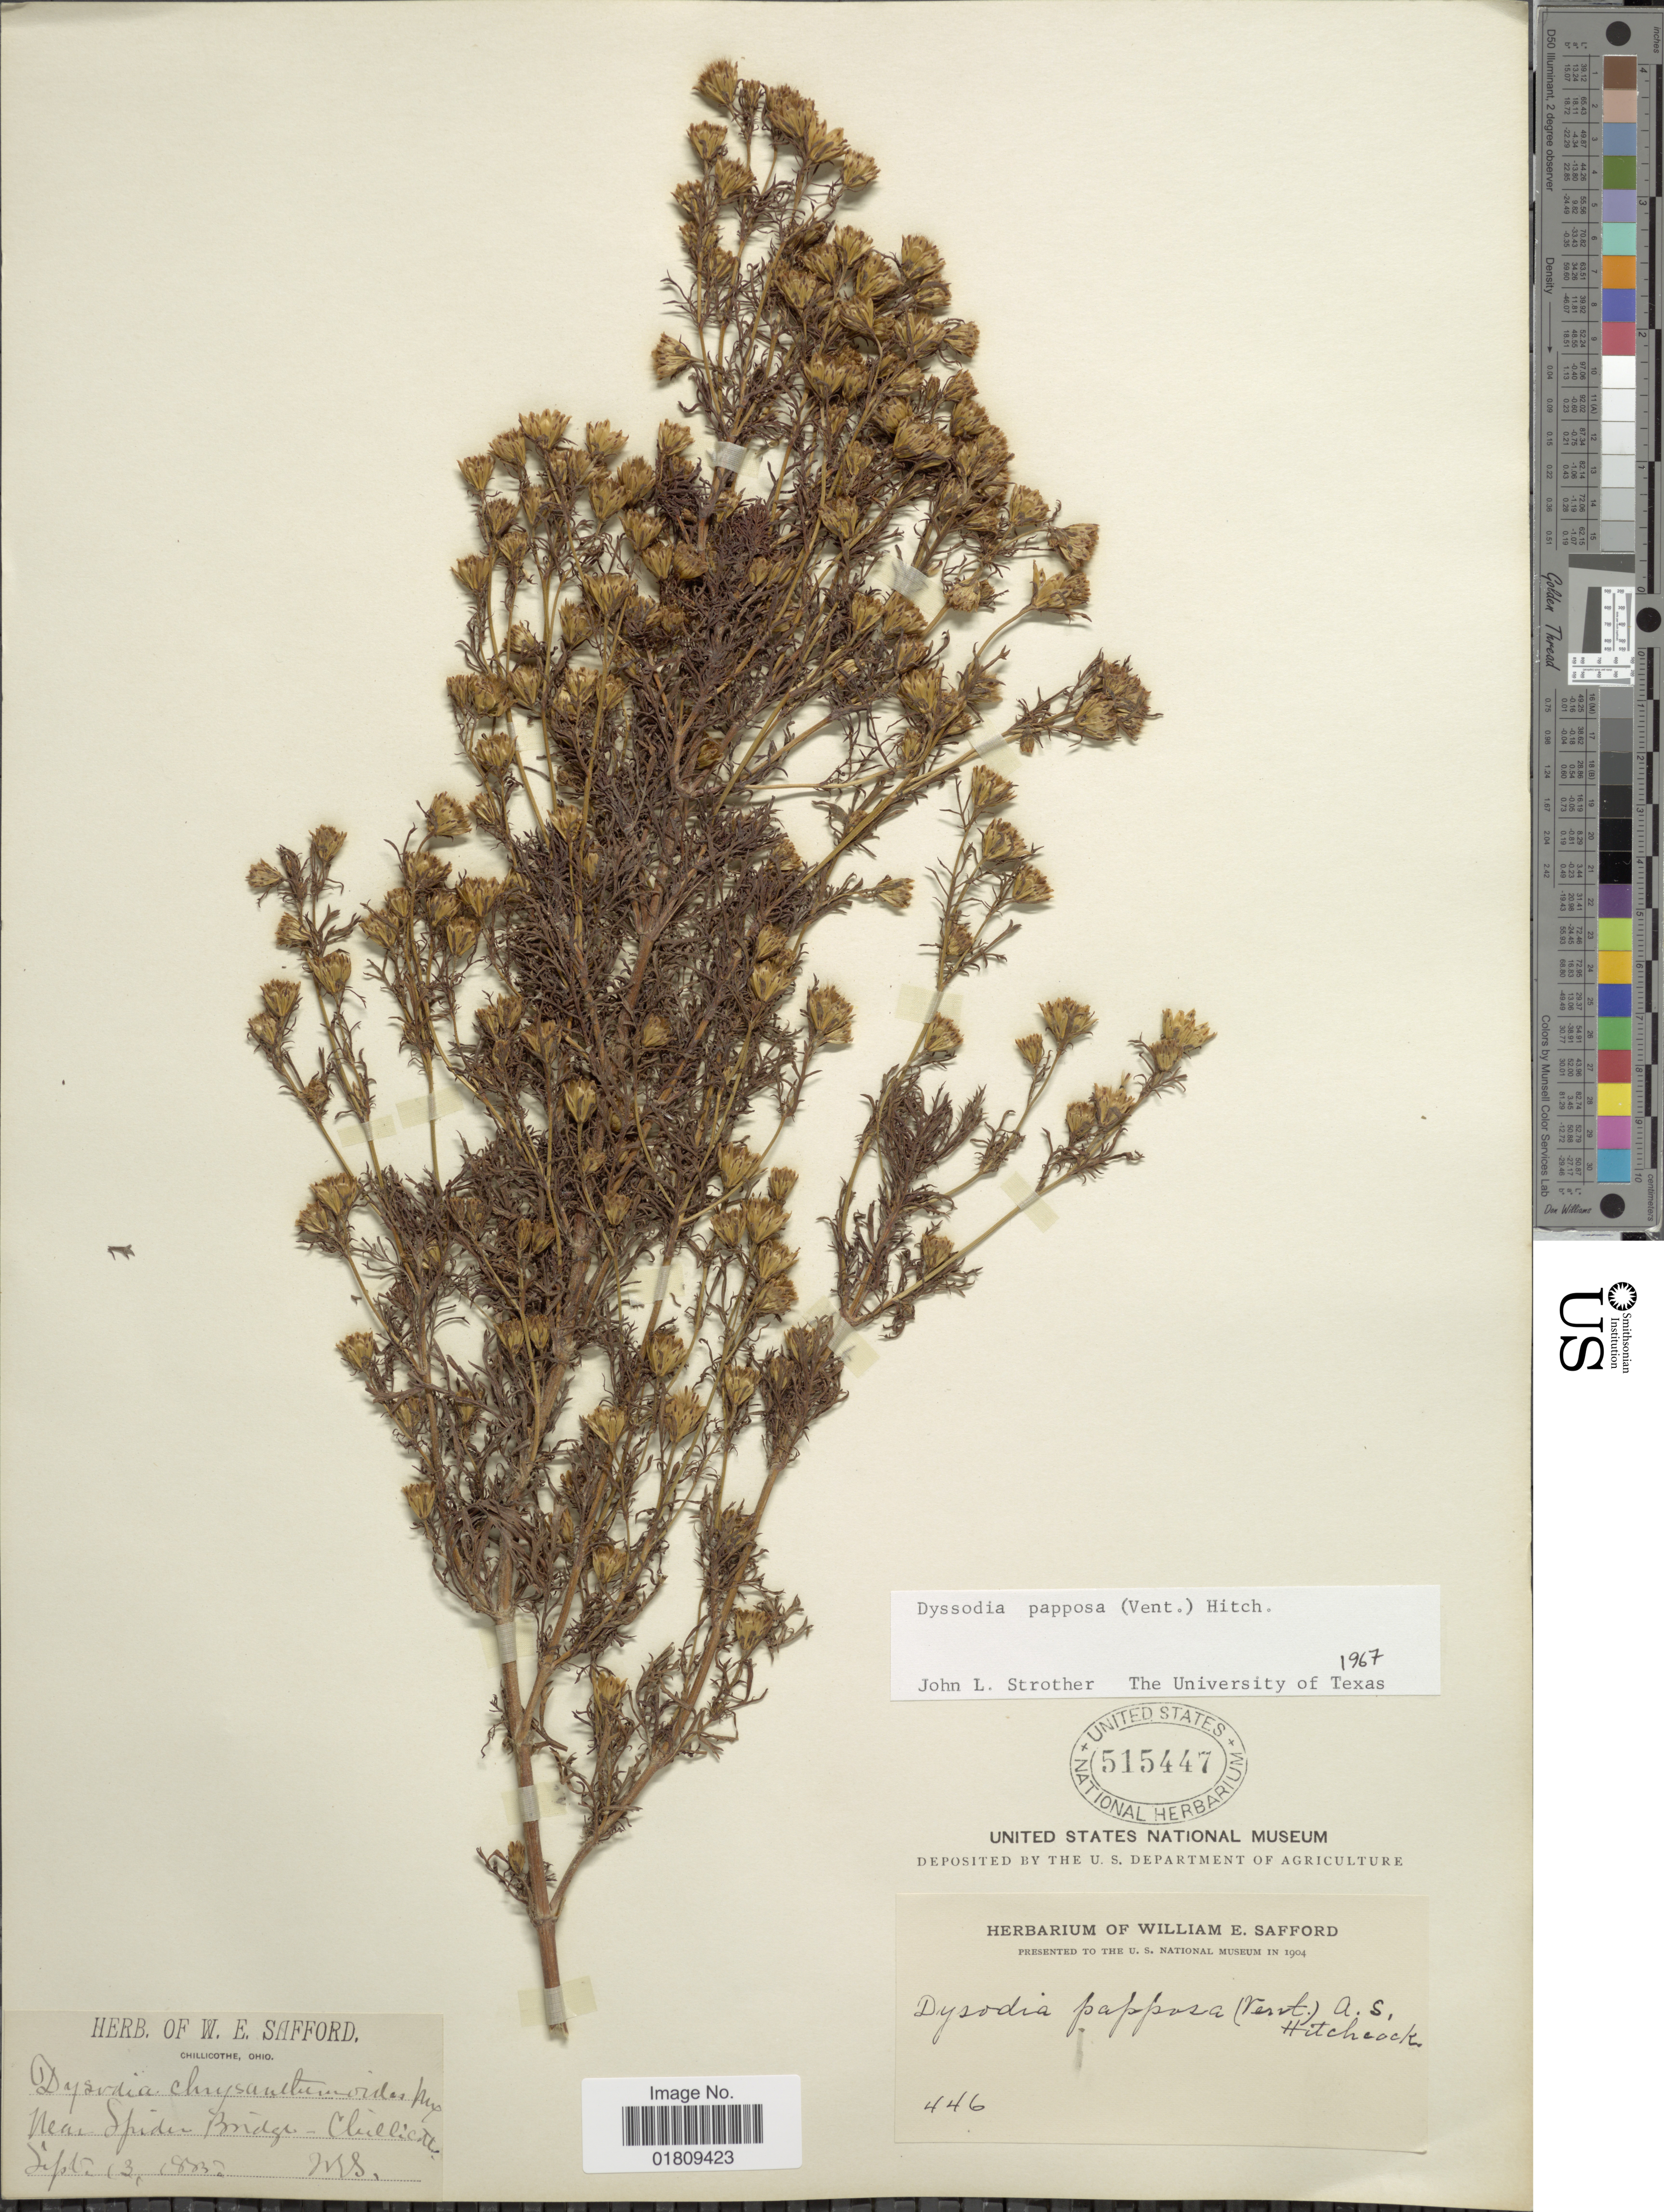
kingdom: Plantae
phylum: Tracheophyta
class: Magnoliopsida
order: Asterales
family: Asteraceae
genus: Dyssodia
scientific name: Dyssodia papposa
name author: (Vent.) Hitchc.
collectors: W. E. Safford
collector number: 446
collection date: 1885-09-13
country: United States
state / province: Ohio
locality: Chillicothe, near Spider Bridge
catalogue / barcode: US 515447